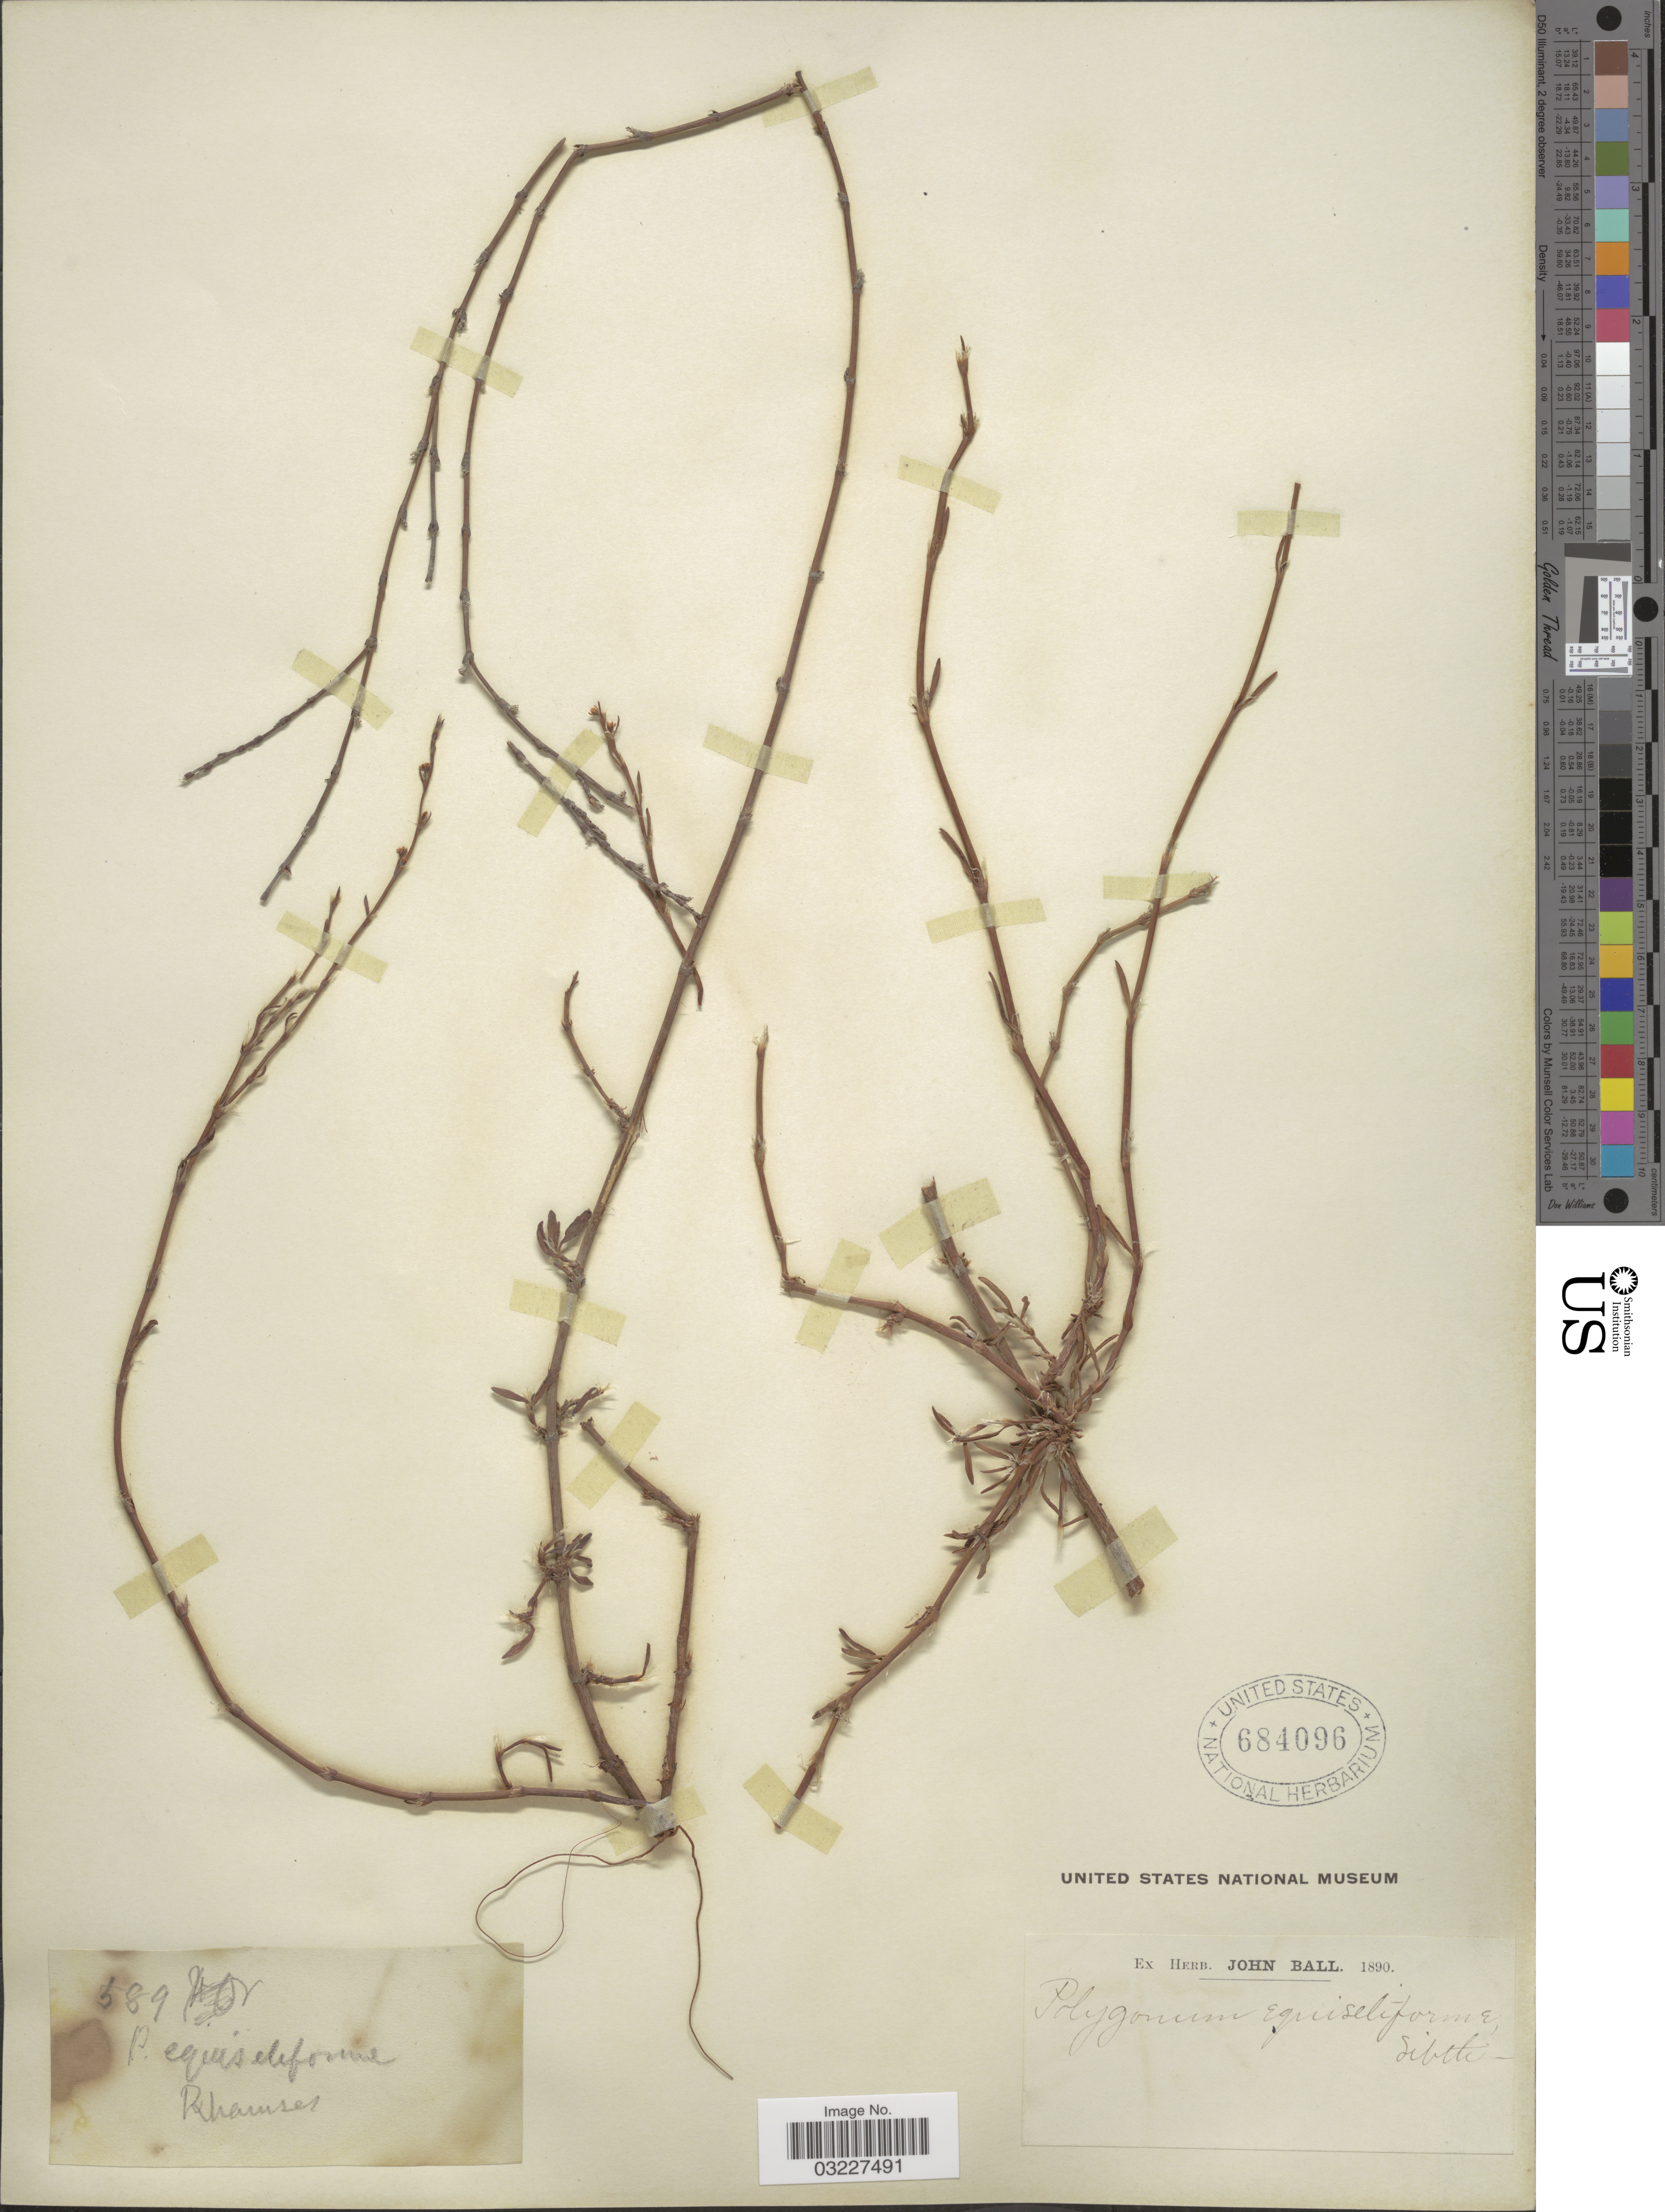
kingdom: Plantae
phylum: Tracheophyta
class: Magnoliopsida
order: Caryophyllales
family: Polygonaceae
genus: Polygonum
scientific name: Polygonum equisetiforme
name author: Sm.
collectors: ex herb. John Ball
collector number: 389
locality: Rhamses.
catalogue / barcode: US 684096